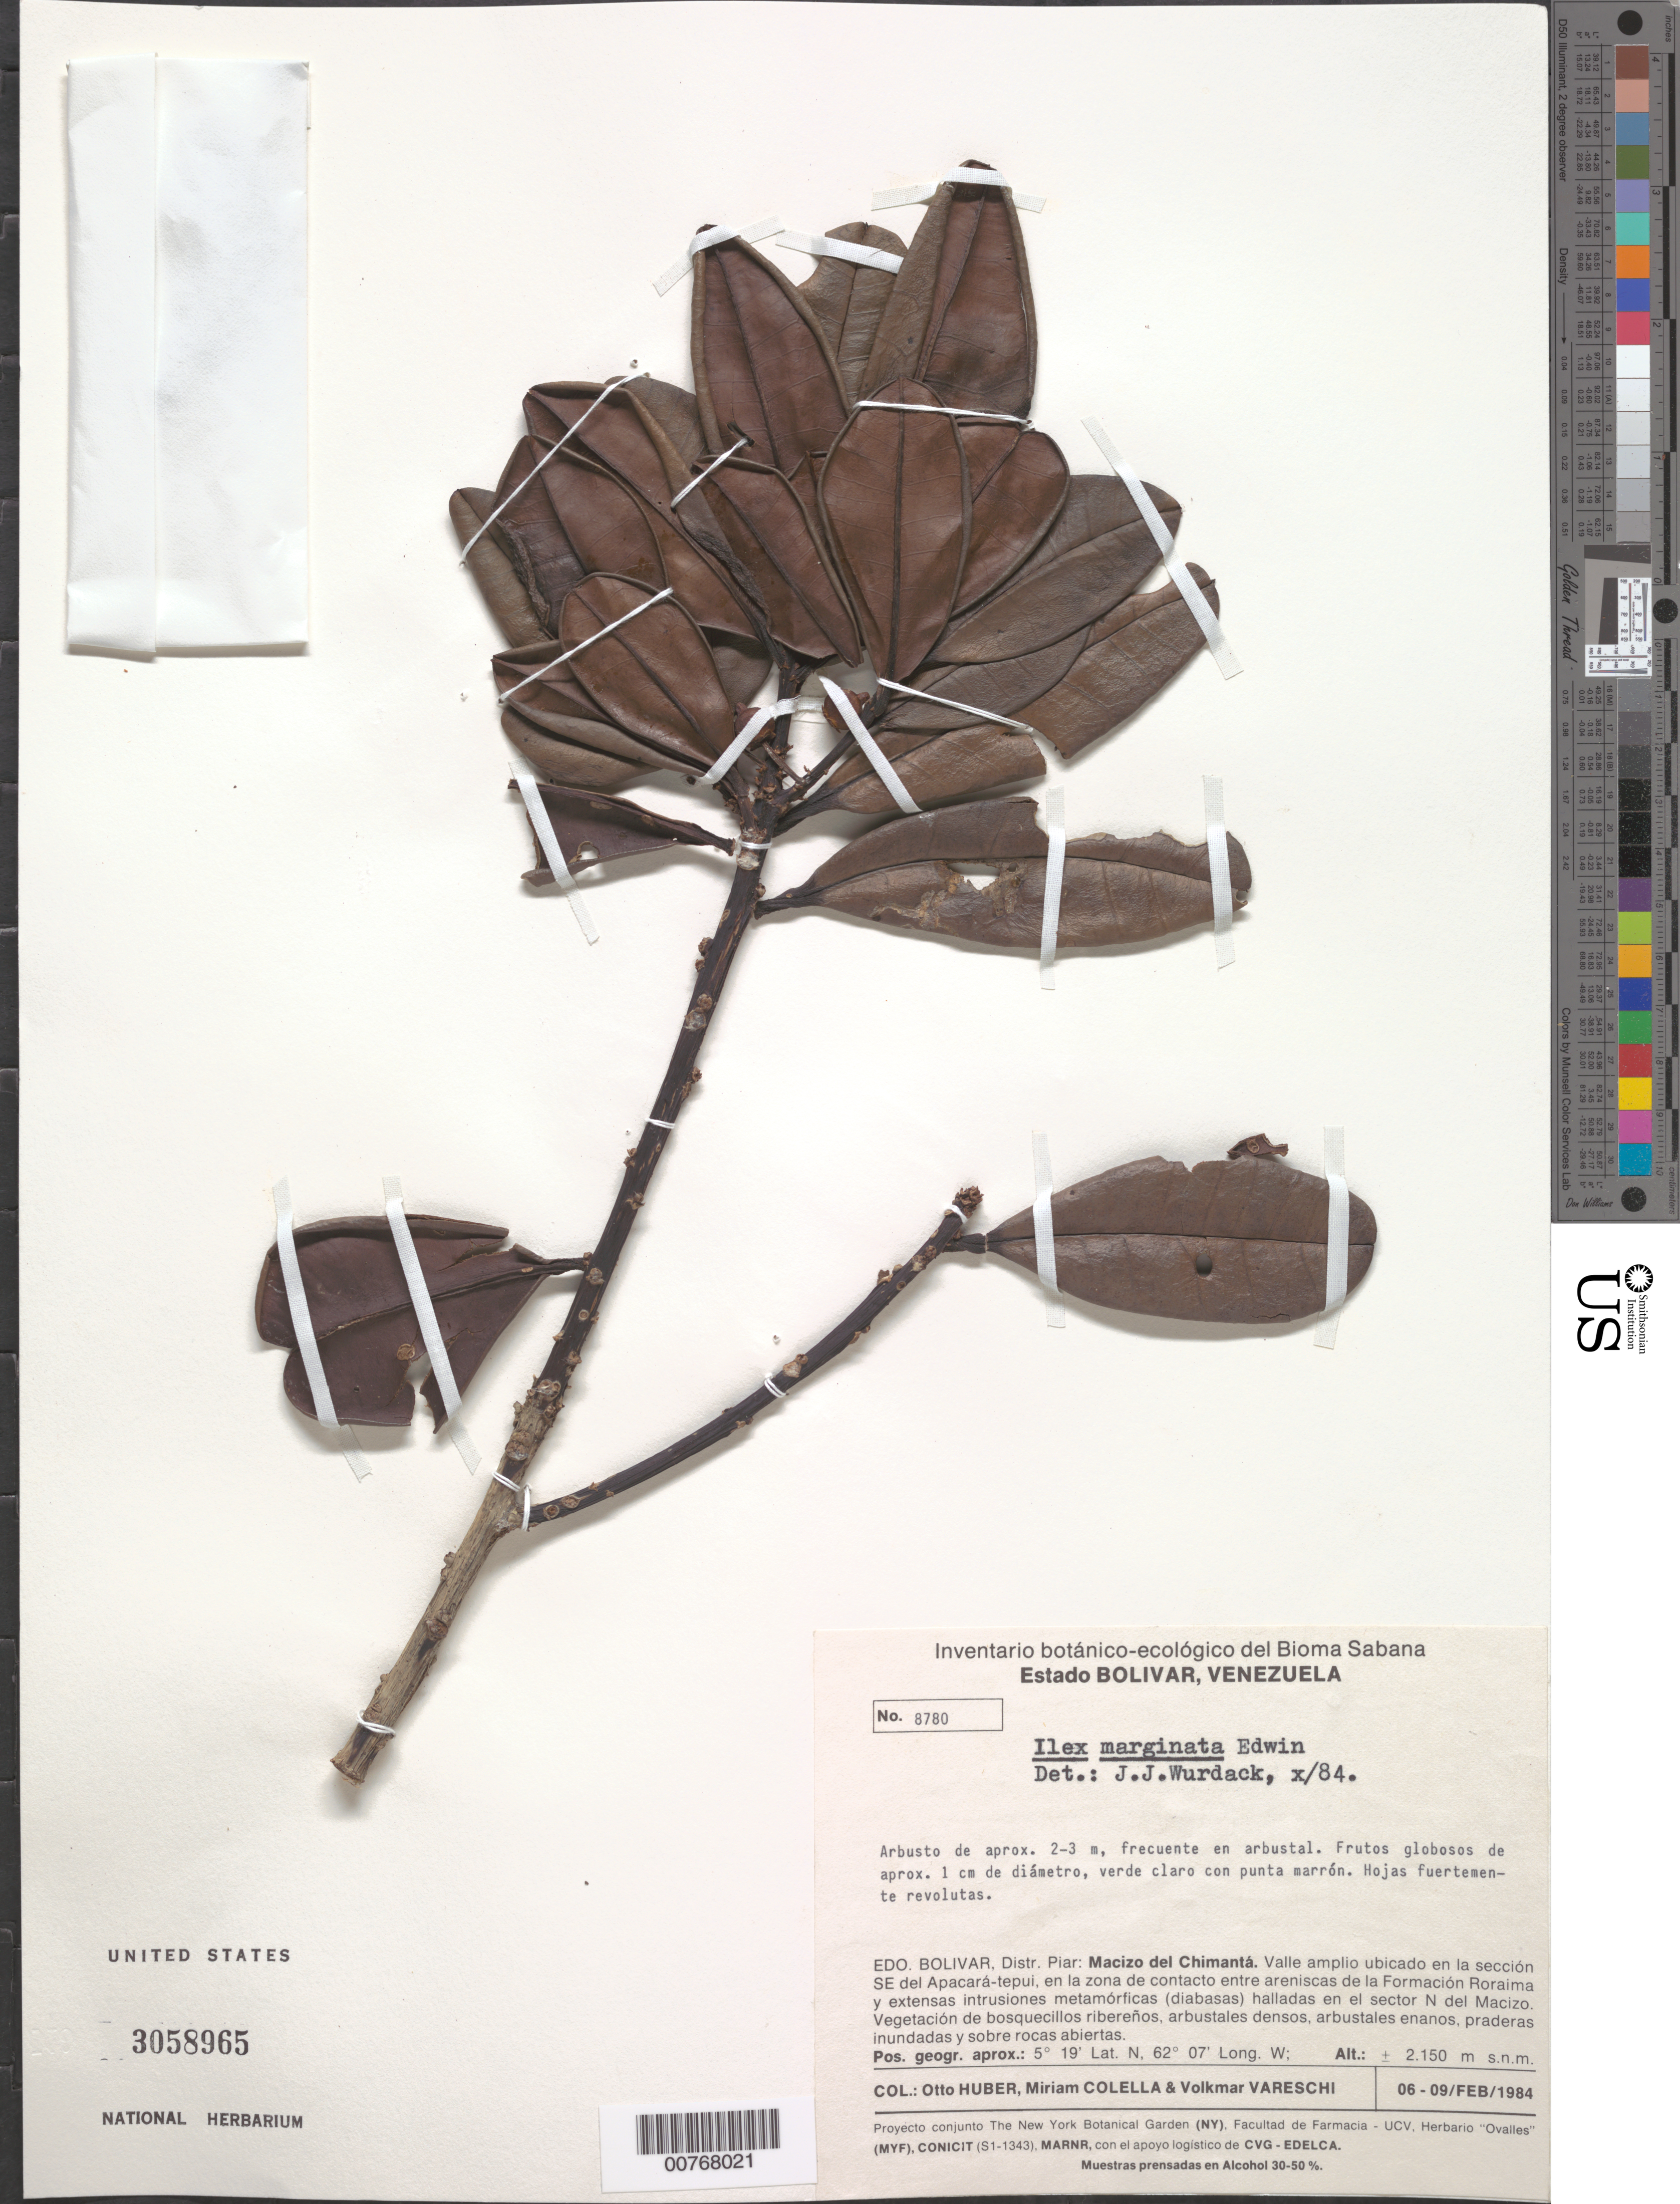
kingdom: Plantae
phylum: Tracheophyta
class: Magnoliopsida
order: Aquifoliales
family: Aquifoliaceae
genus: Ilex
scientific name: Ilex marginata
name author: Edwin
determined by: Wurdack, John J., (US), US (UNITED STATES)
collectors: O. Huber, M. Colella & V. Vareschi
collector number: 8780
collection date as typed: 6-Feb-84 to 9-Feb-84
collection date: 1984-02-06/1984-02-09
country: Venezuela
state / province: Bolívar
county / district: Piar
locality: Macizo del Chimantá, valle amplio ubicado en la sección SE del Apácara-tepuí, en la zona…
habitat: Vegetación de bosquecillos riberenos, arbustales densos, arbustales enanos, praderas inundadas y sobre rocas abiertas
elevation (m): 2150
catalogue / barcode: US 3058965